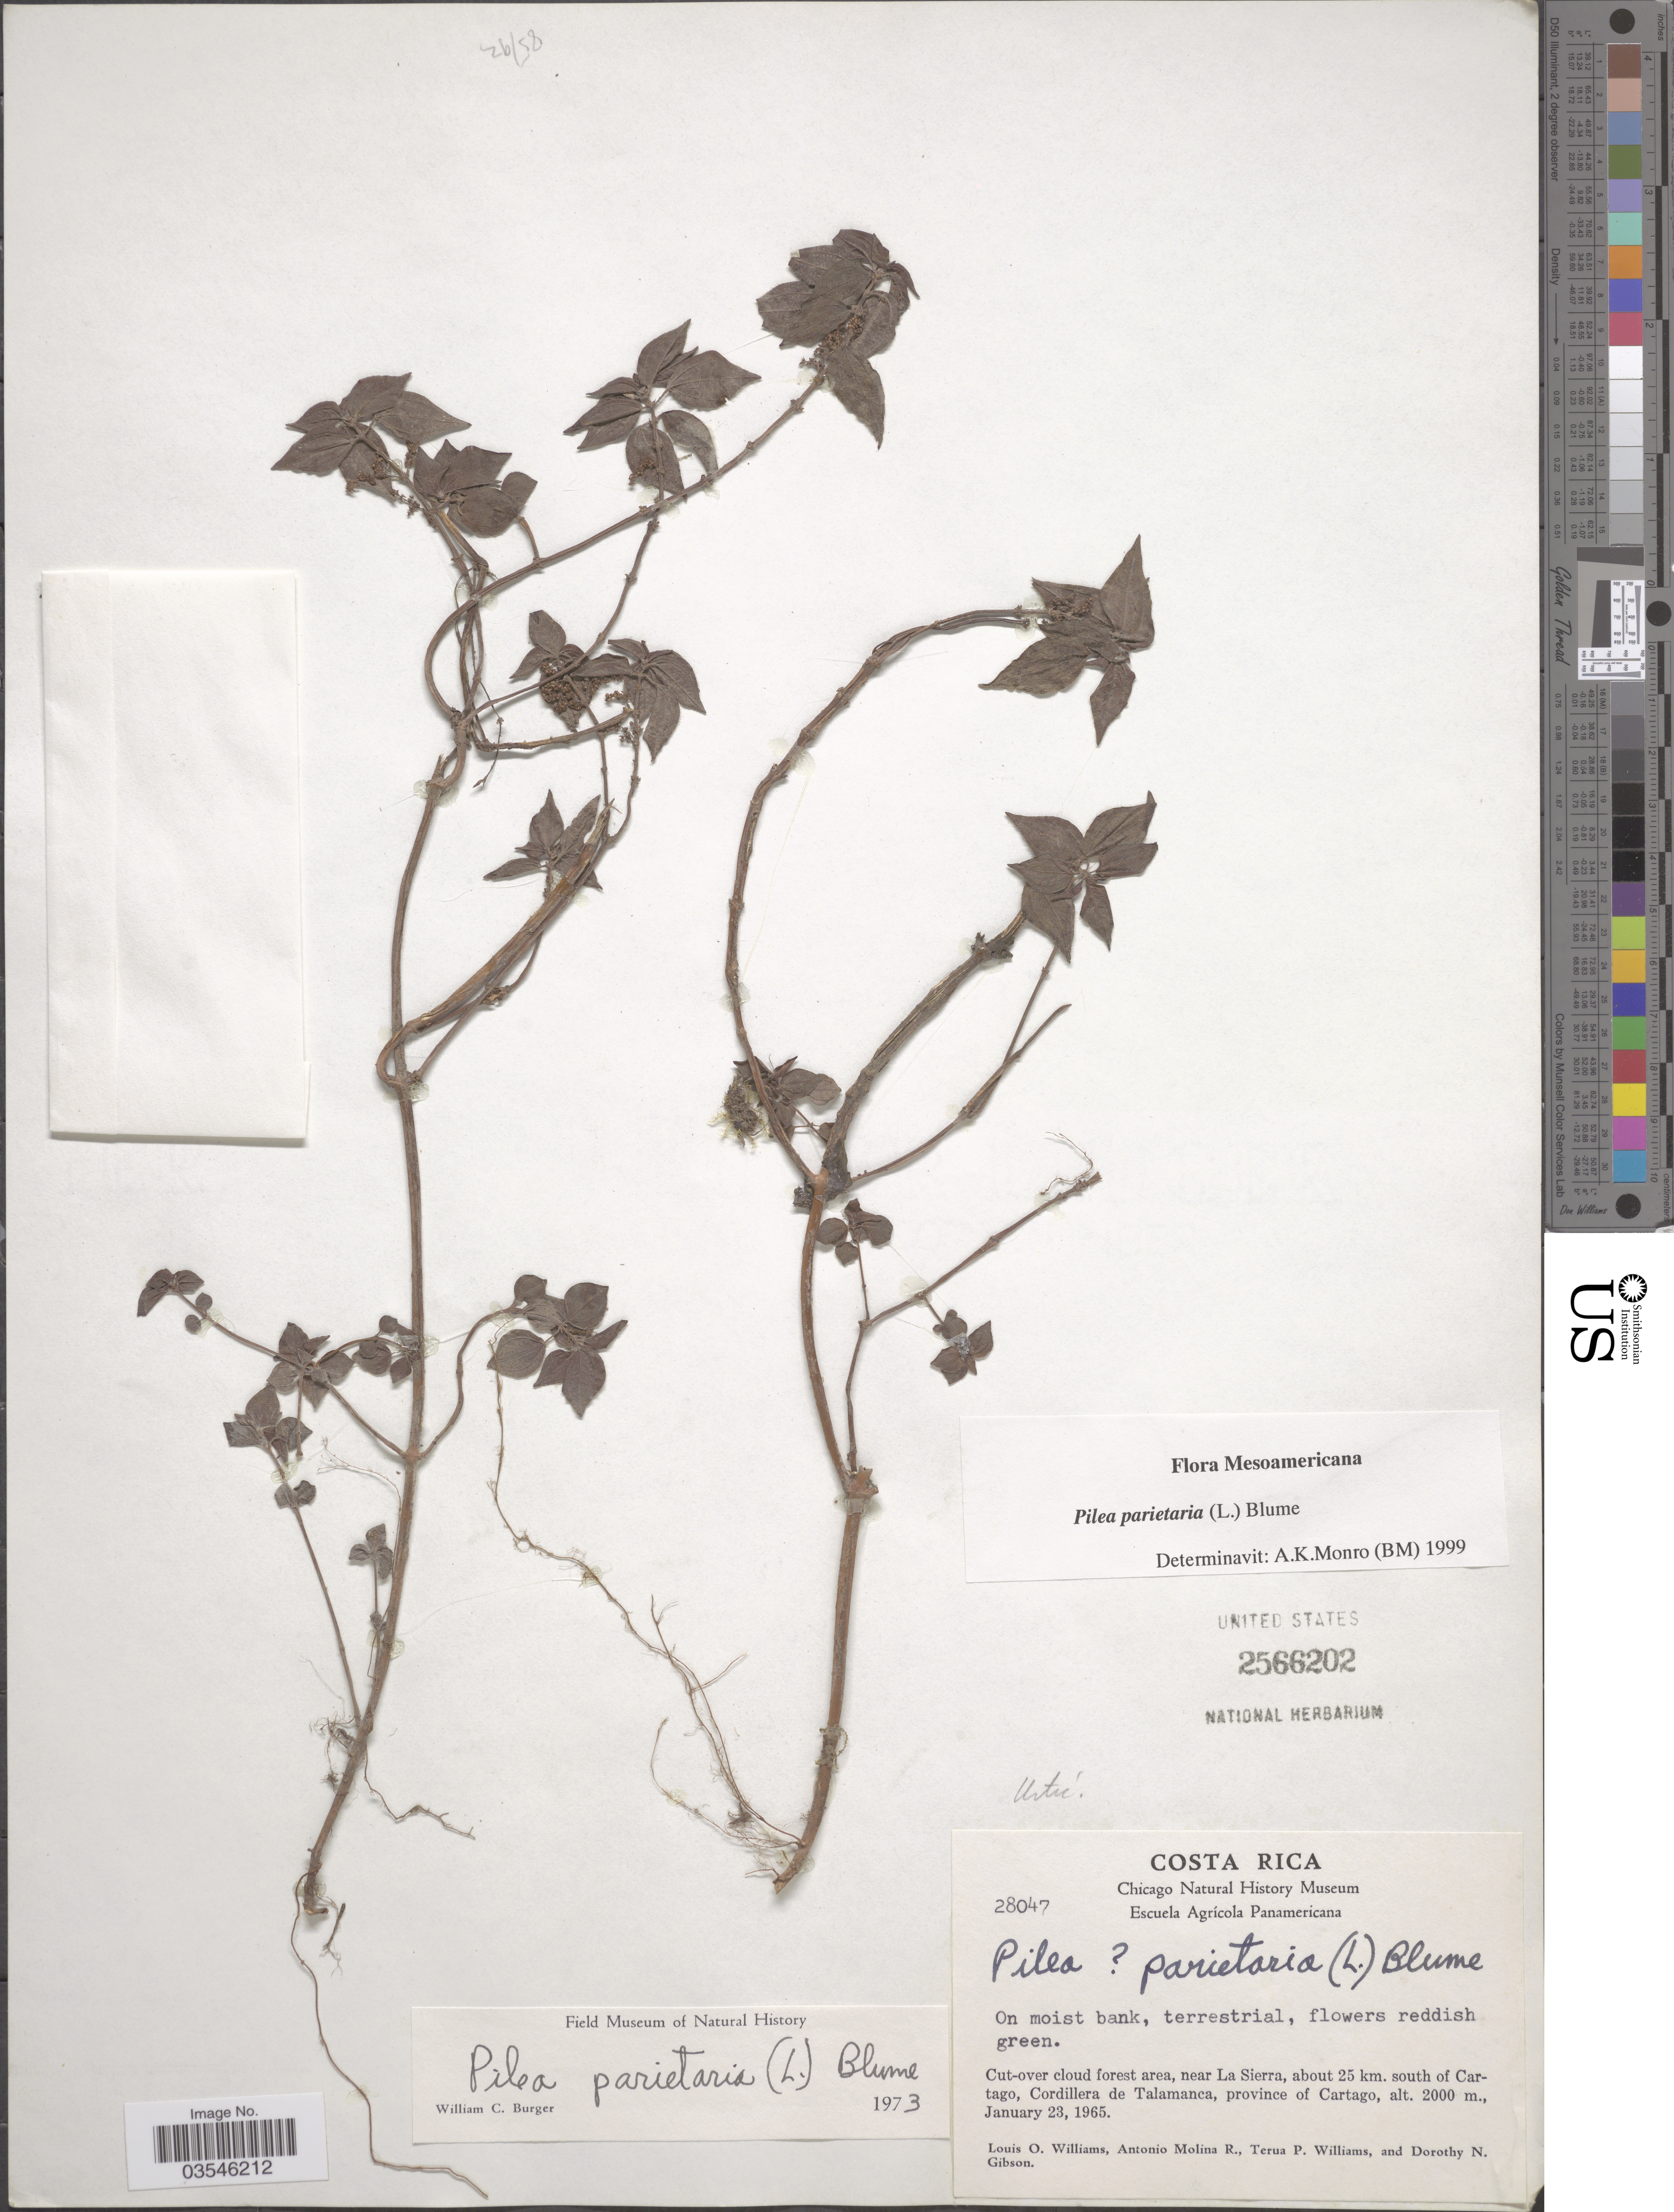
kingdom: Plantae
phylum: Tracheophyta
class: Magnoliopsida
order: Rosales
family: Urticaceae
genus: Pilea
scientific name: Pilea parietaria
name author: (L.) Blume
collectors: L. O. Williams, A. Molina R., T. Williams & D. N. Gibson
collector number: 28047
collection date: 1965-01-23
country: Costa Rica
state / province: Cartago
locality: Cut-over cloud forest area, near La Sierra, about 25 km. south of Cartago, Cordillera de Talamanca, province of Cartago.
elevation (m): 2000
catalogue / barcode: US 2566202